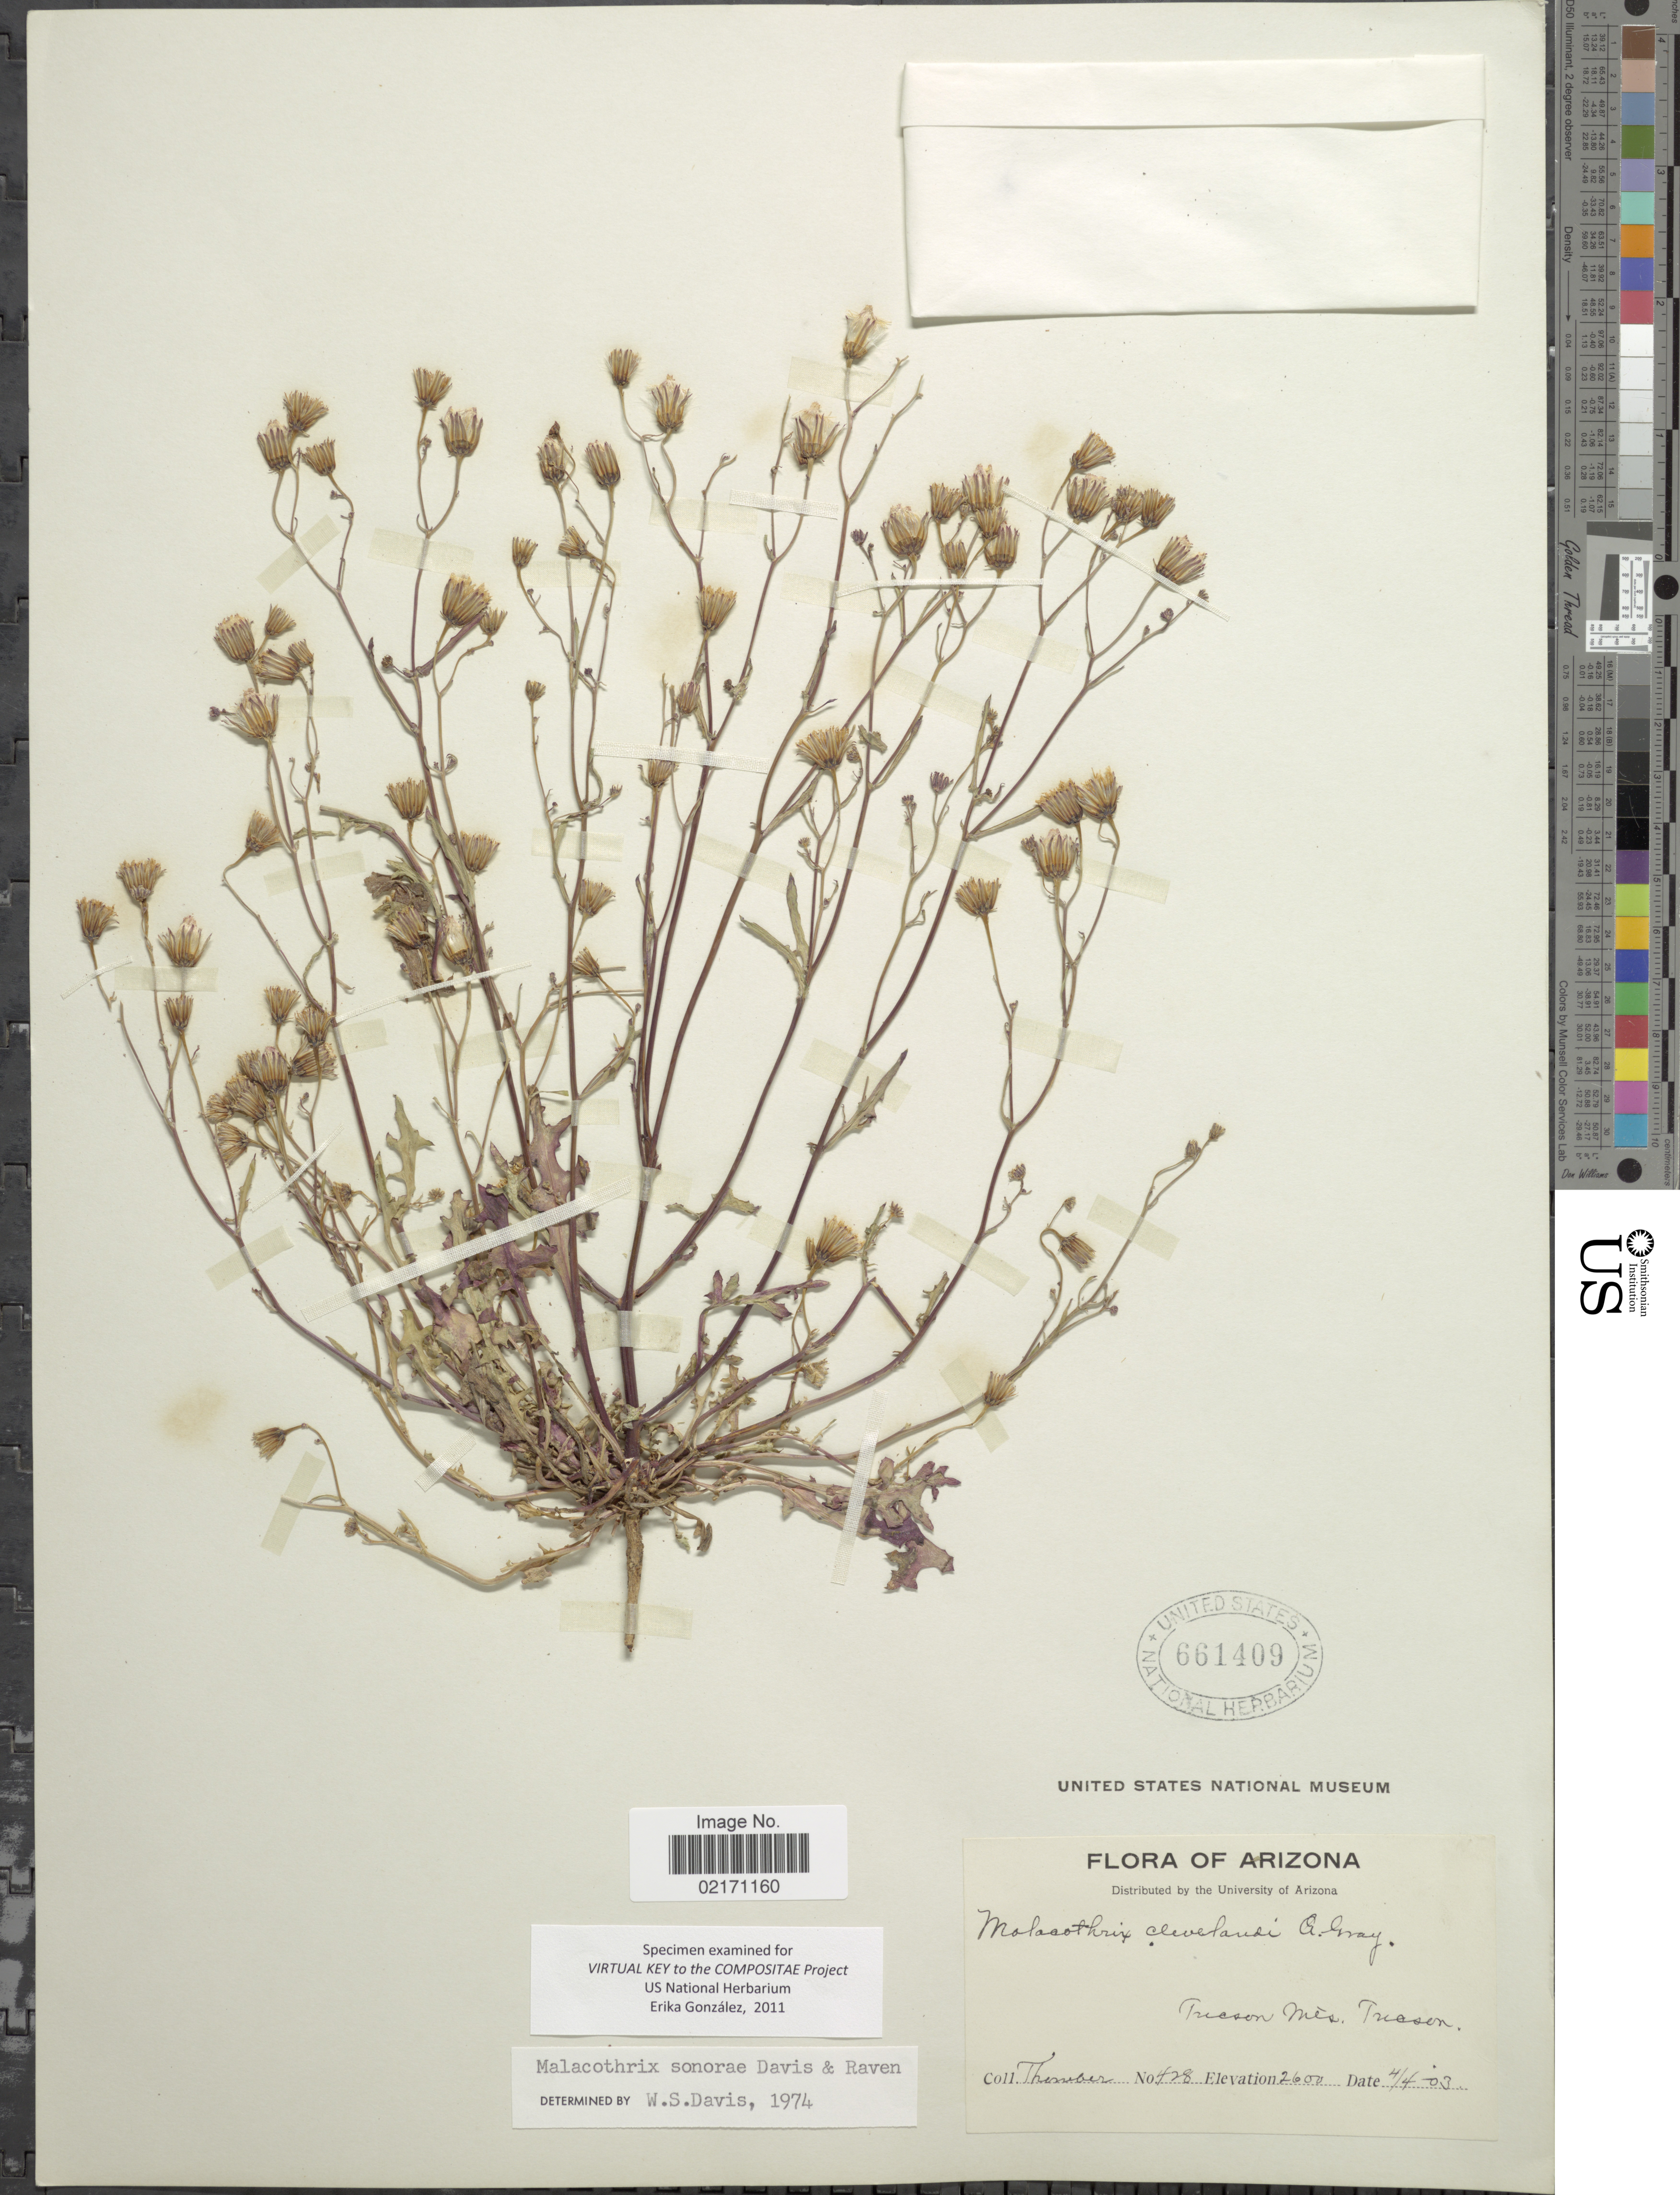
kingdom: Plantae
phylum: Tracheophyta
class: Magnoliopsida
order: Asterales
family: Asteraceae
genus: Malacothrix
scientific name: Malacothrix sonorae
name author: W.S. Davis &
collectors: J. Thornber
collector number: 428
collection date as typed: Transcribed d/m/y: 4/4/03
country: United States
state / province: Arizona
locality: Tucson Mts., Tucson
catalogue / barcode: US 661409